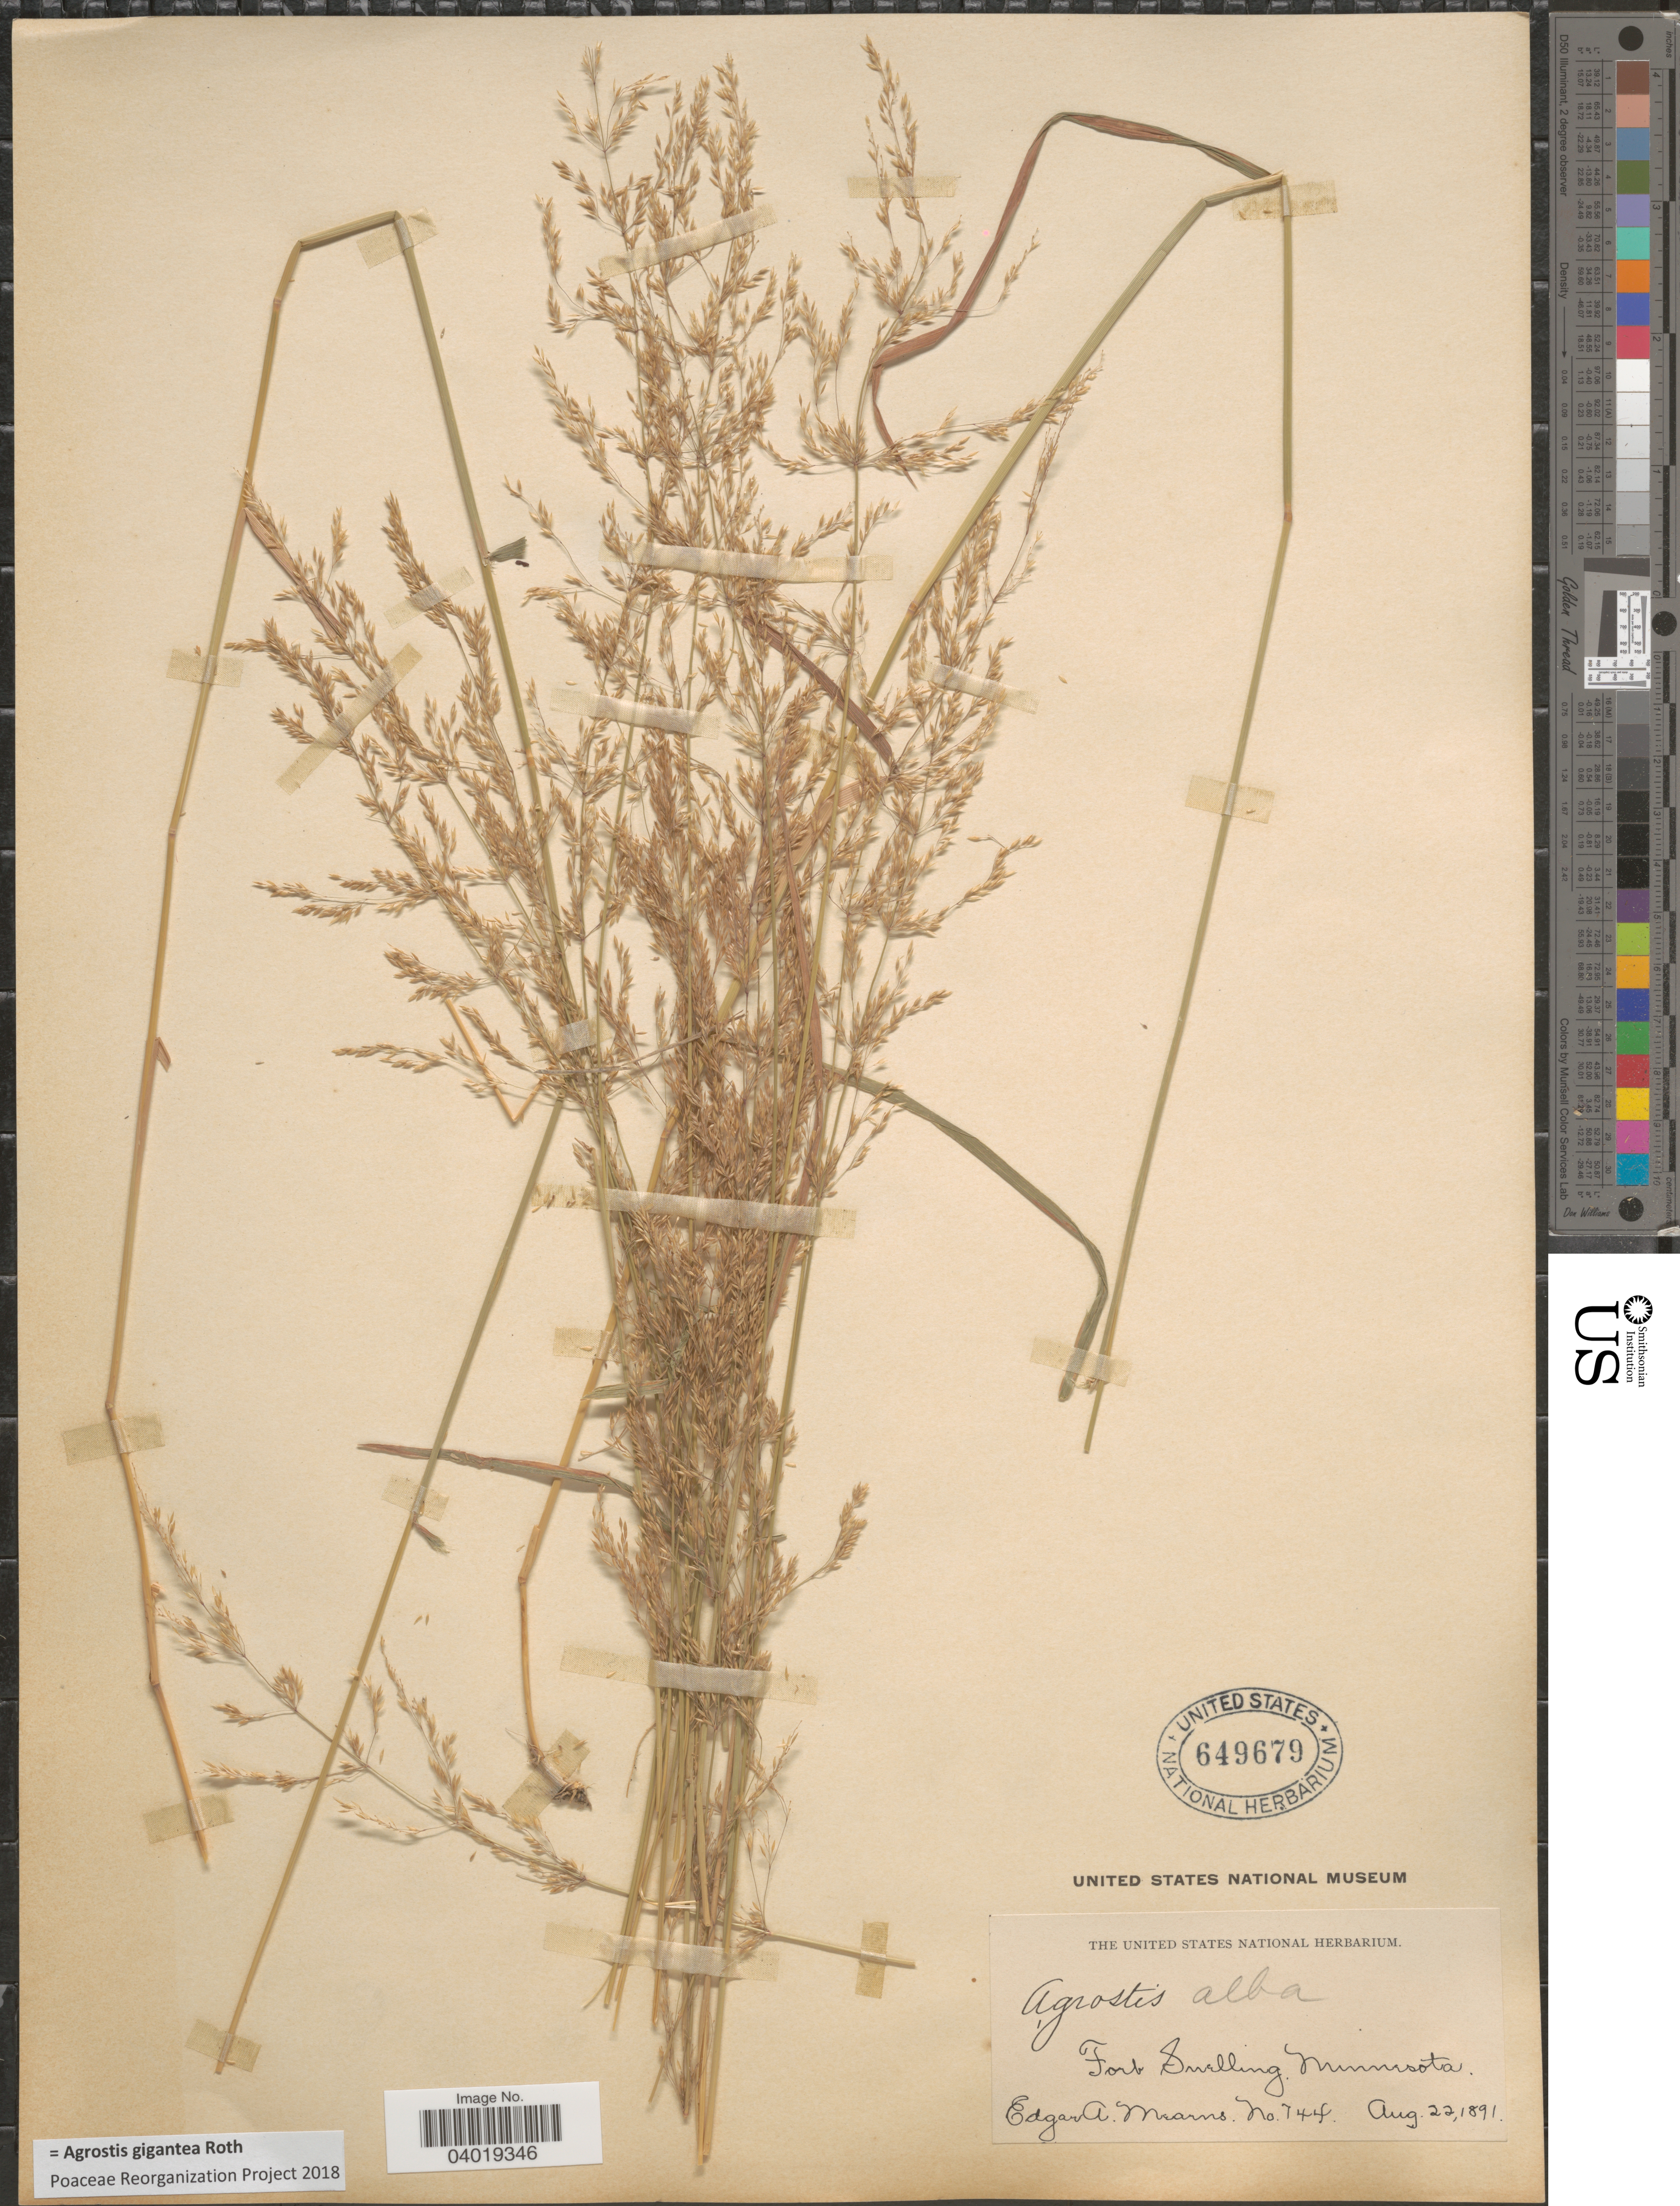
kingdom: Plantae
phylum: Tracheophyta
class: Liliopsida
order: Poales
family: Poaceae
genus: Agrostis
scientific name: Agrostis gigantea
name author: Roth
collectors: E. A. Mearns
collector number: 744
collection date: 1891-08-22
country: United States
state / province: Minnesota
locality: Fort Snelling.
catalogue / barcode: US 649679